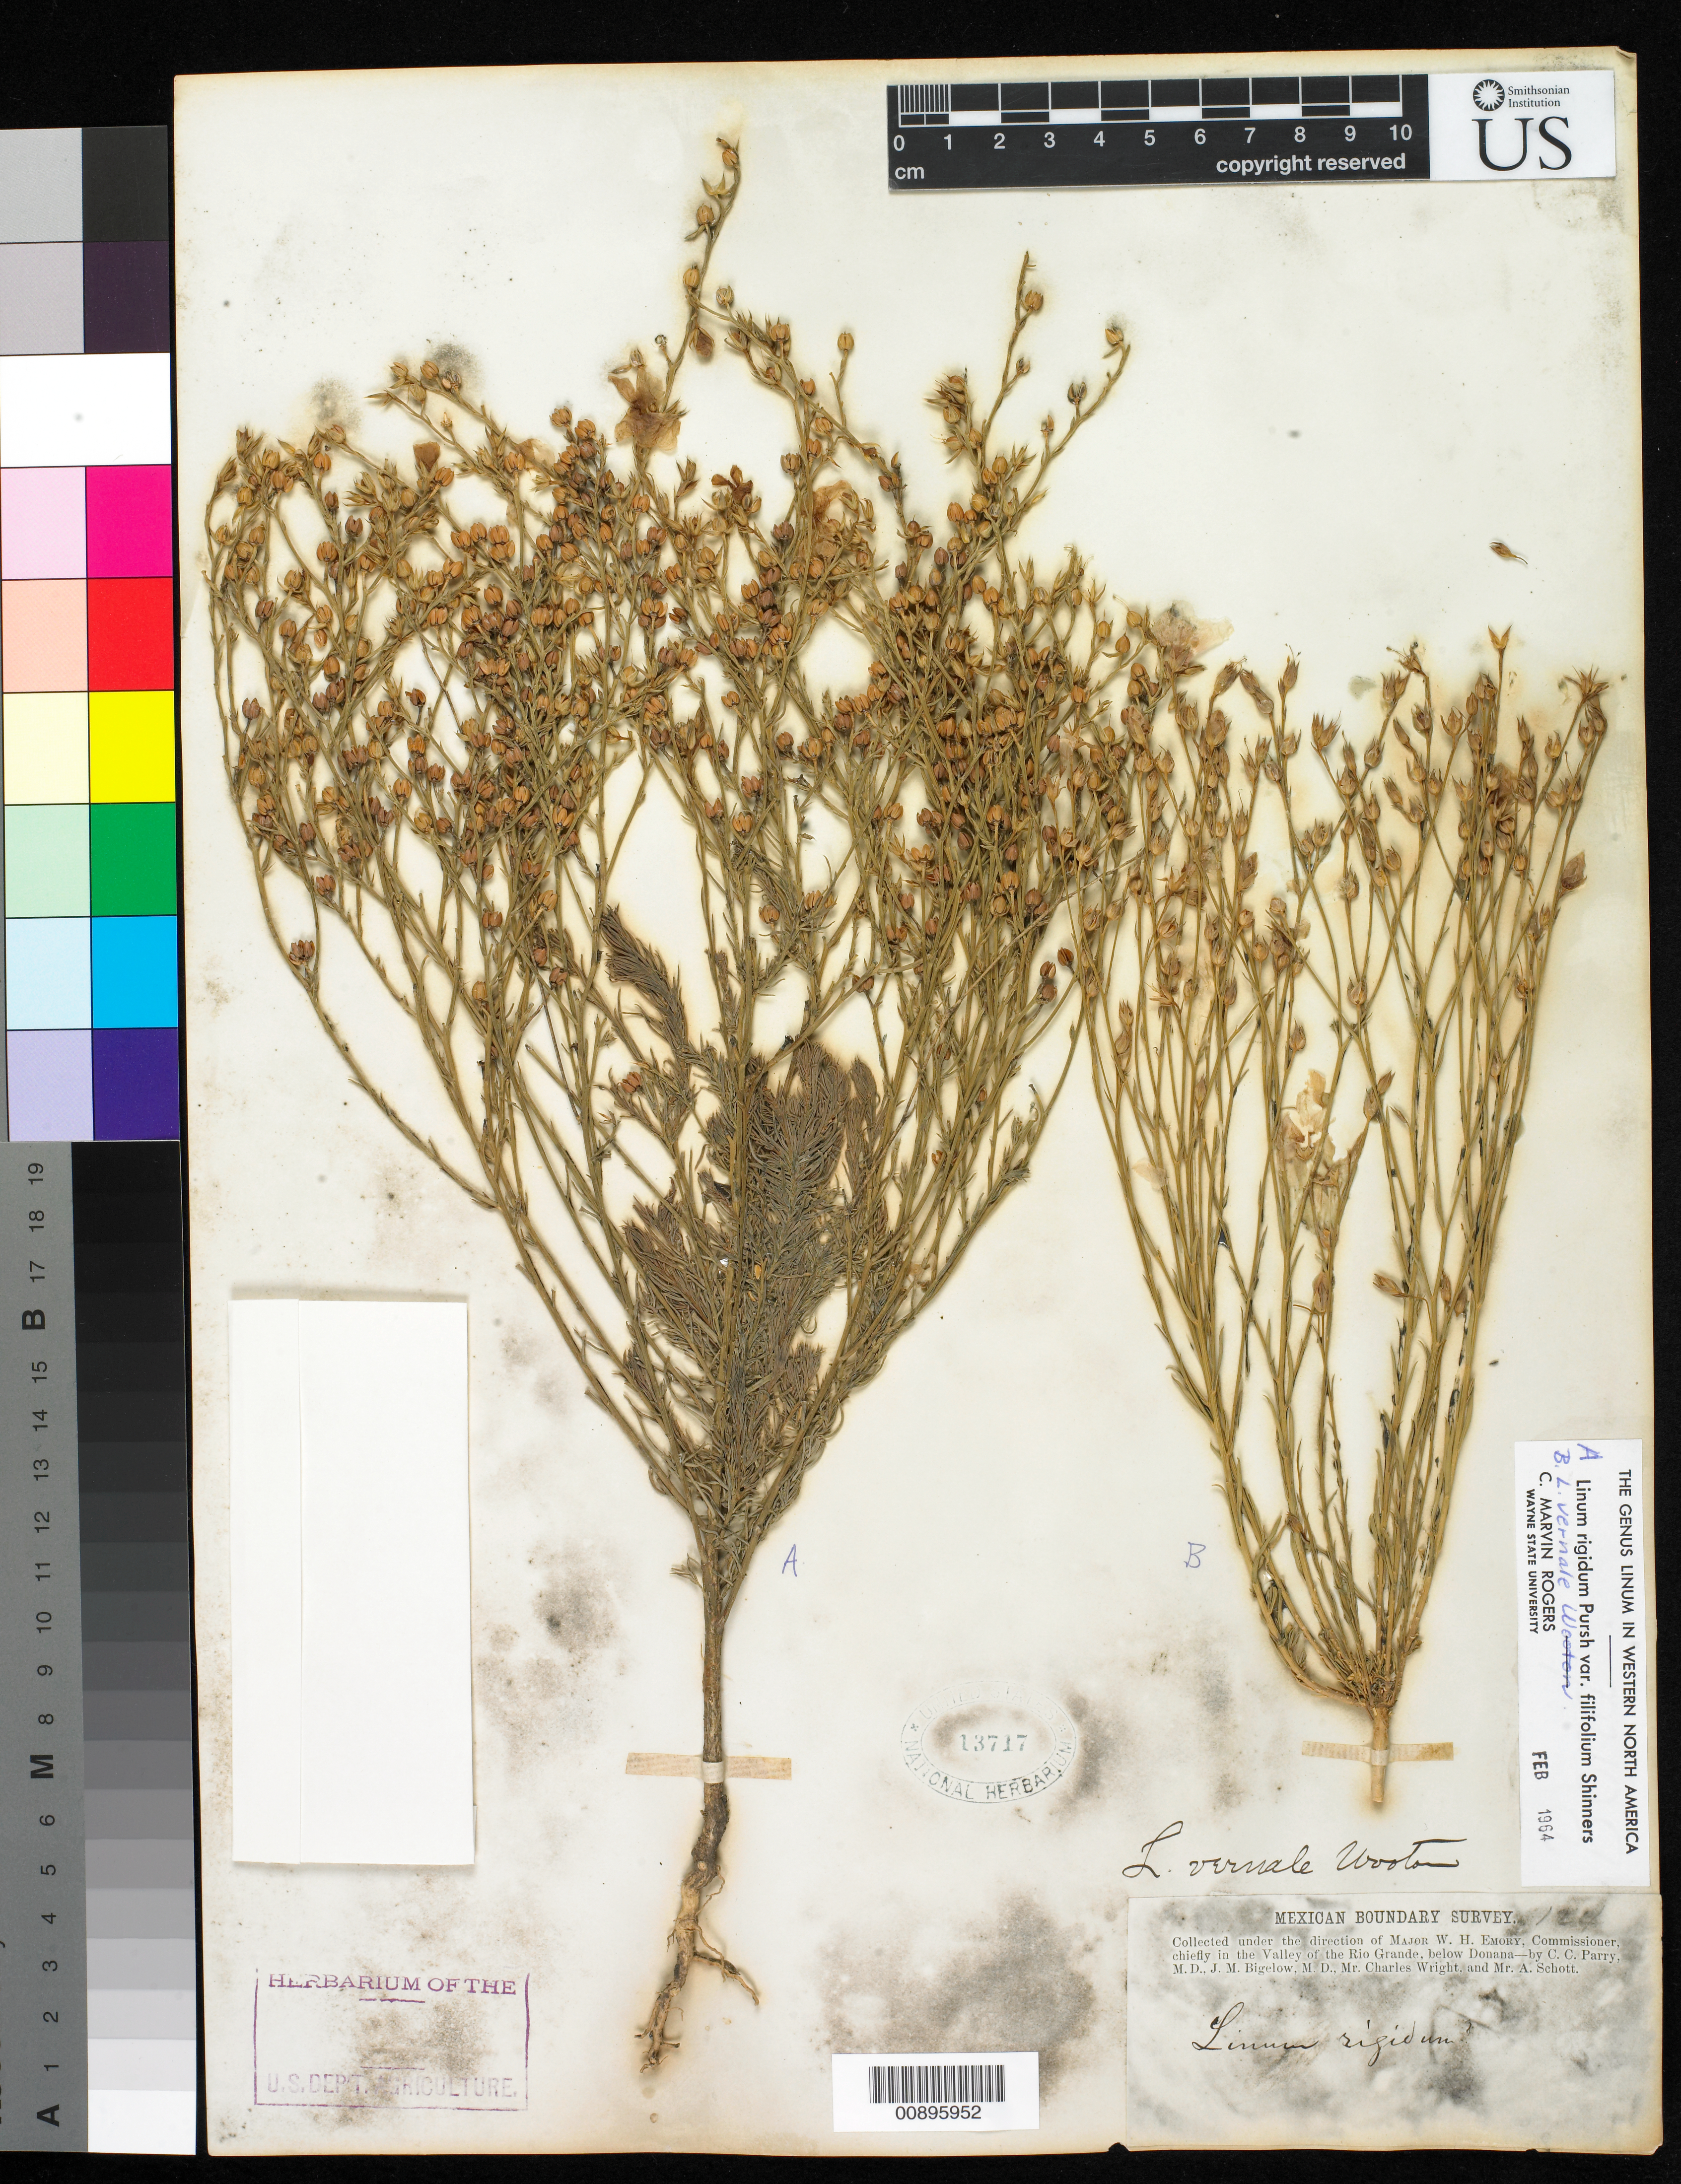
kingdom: Plantae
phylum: Tracheophyta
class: Magnoliopsida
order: Malpighiales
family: Linaceae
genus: Linum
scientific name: Linum rigidum var. filifolium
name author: Pursh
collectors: C. C. Parry, J. M. Bigelow, C. Wright & A. C. V. Schott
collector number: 124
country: United States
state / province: New Mexico / Texas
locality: Valley of the Rio Grande, below Doñana.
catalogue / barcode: US 13717